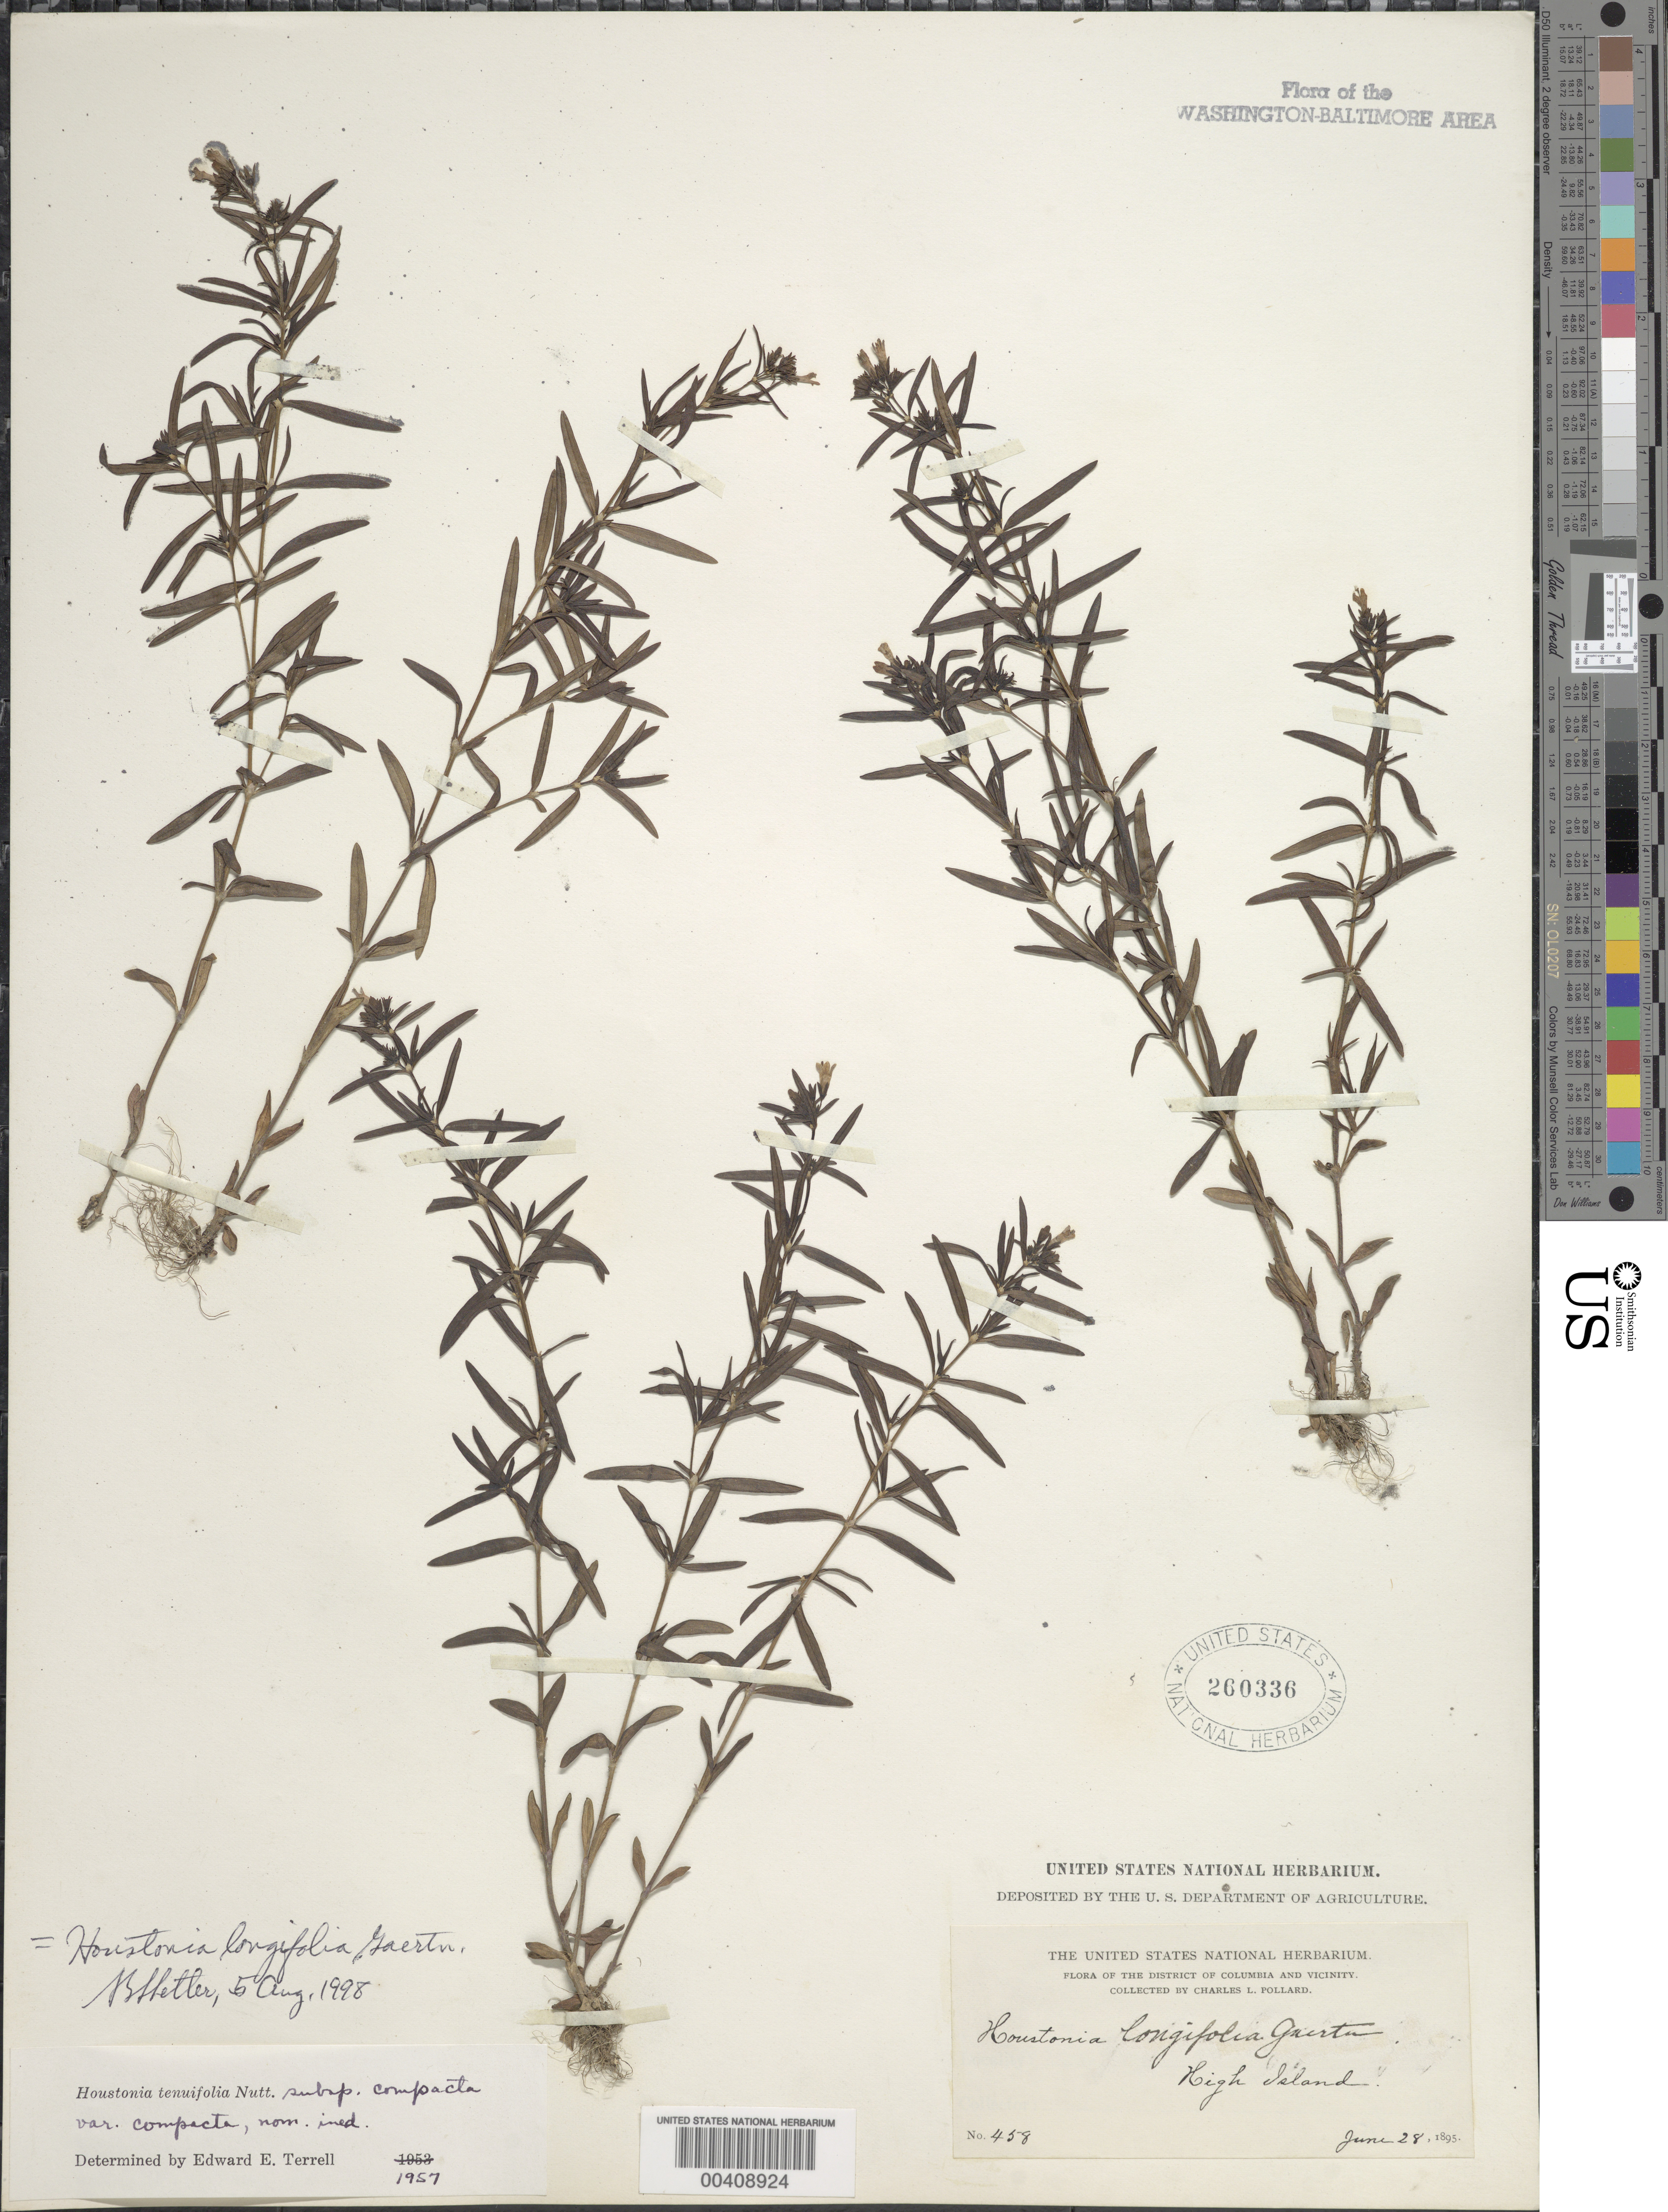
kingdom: Plantae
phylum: Tracheophyta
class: Magnoliopsida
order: Gentianales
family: Rubiaceae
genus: Houstonia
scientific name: Houstonia longifolia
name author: Gaertn.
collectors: C. L. Pollard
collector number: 458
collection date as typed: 28 Jun 1895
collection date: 1895-06-28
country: United States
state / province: Maryland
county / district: Montgomery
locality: High Island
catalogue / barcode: US 260336